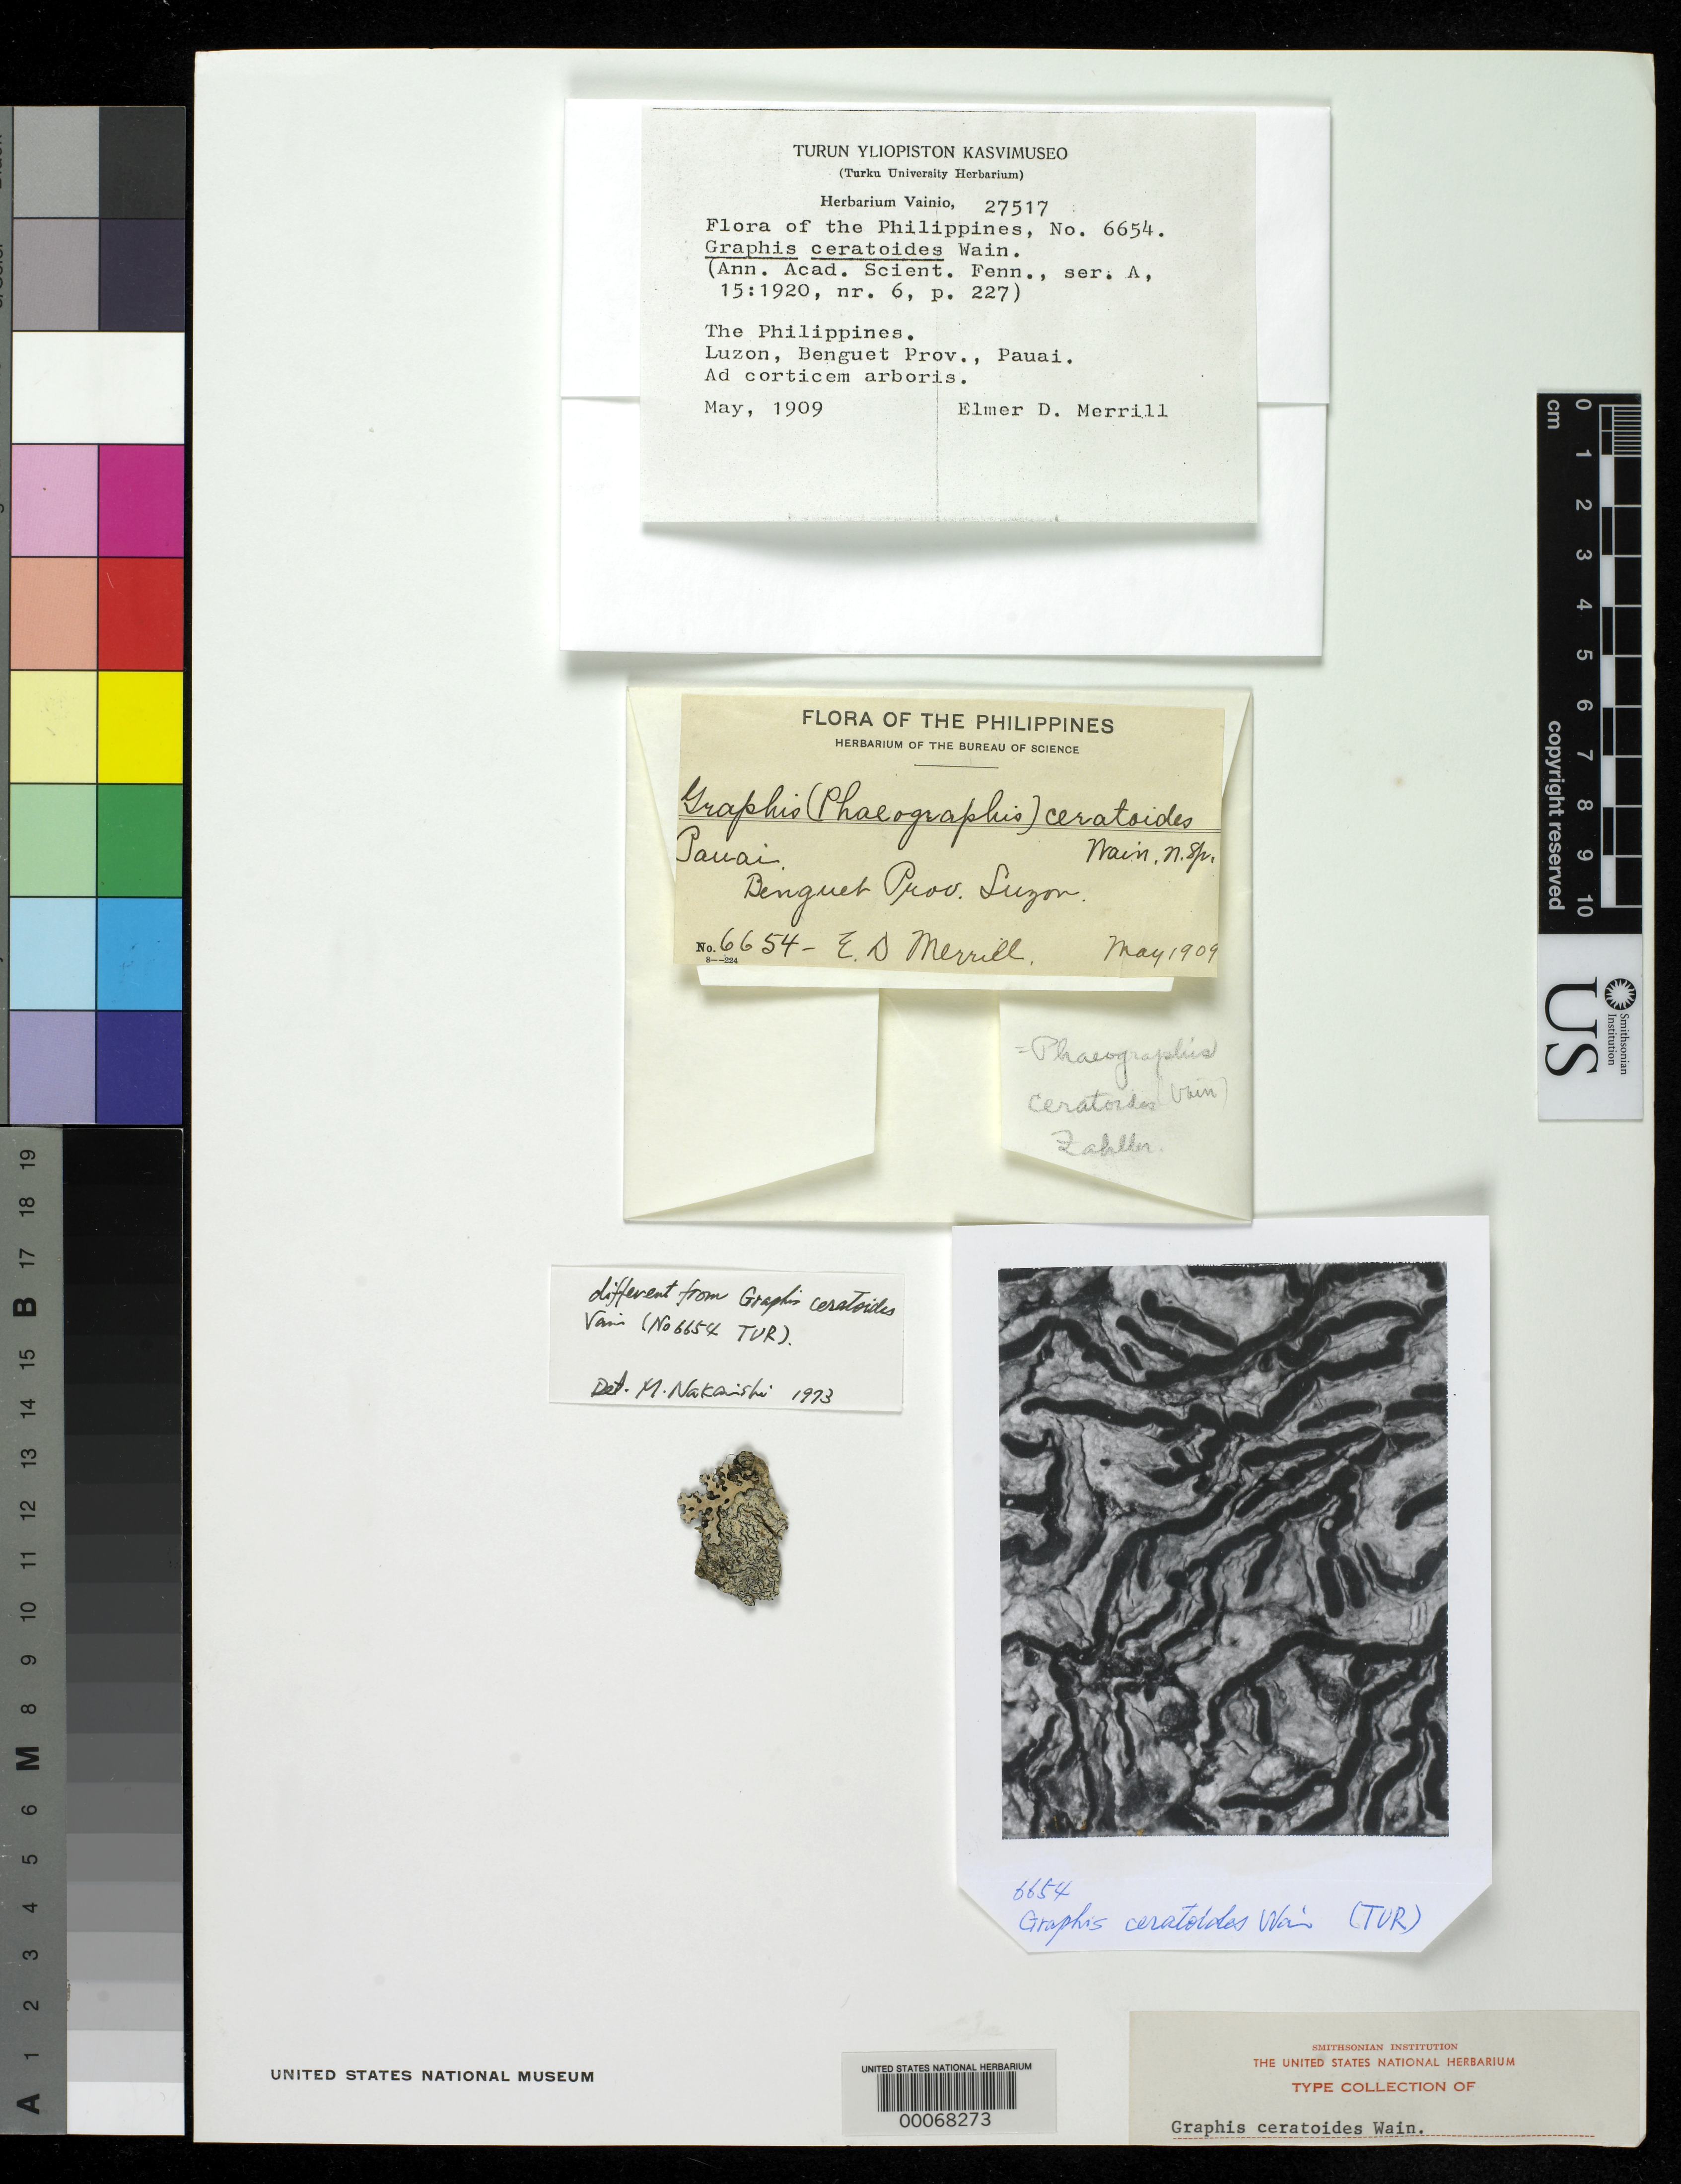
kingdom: Fungi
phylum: Ascomycota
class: Lecanoromycetes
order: Ostropales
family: Graphidaceae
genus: Graphis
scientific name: Graphis ceratoides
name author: Vain.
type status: Isotype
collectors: E. D. Merrill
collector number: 6654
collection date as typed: May 1909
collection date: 1909-05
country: Philippines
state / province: Cordillera (Administrative Region)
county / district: Benguet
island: Luzon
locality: Pauai.